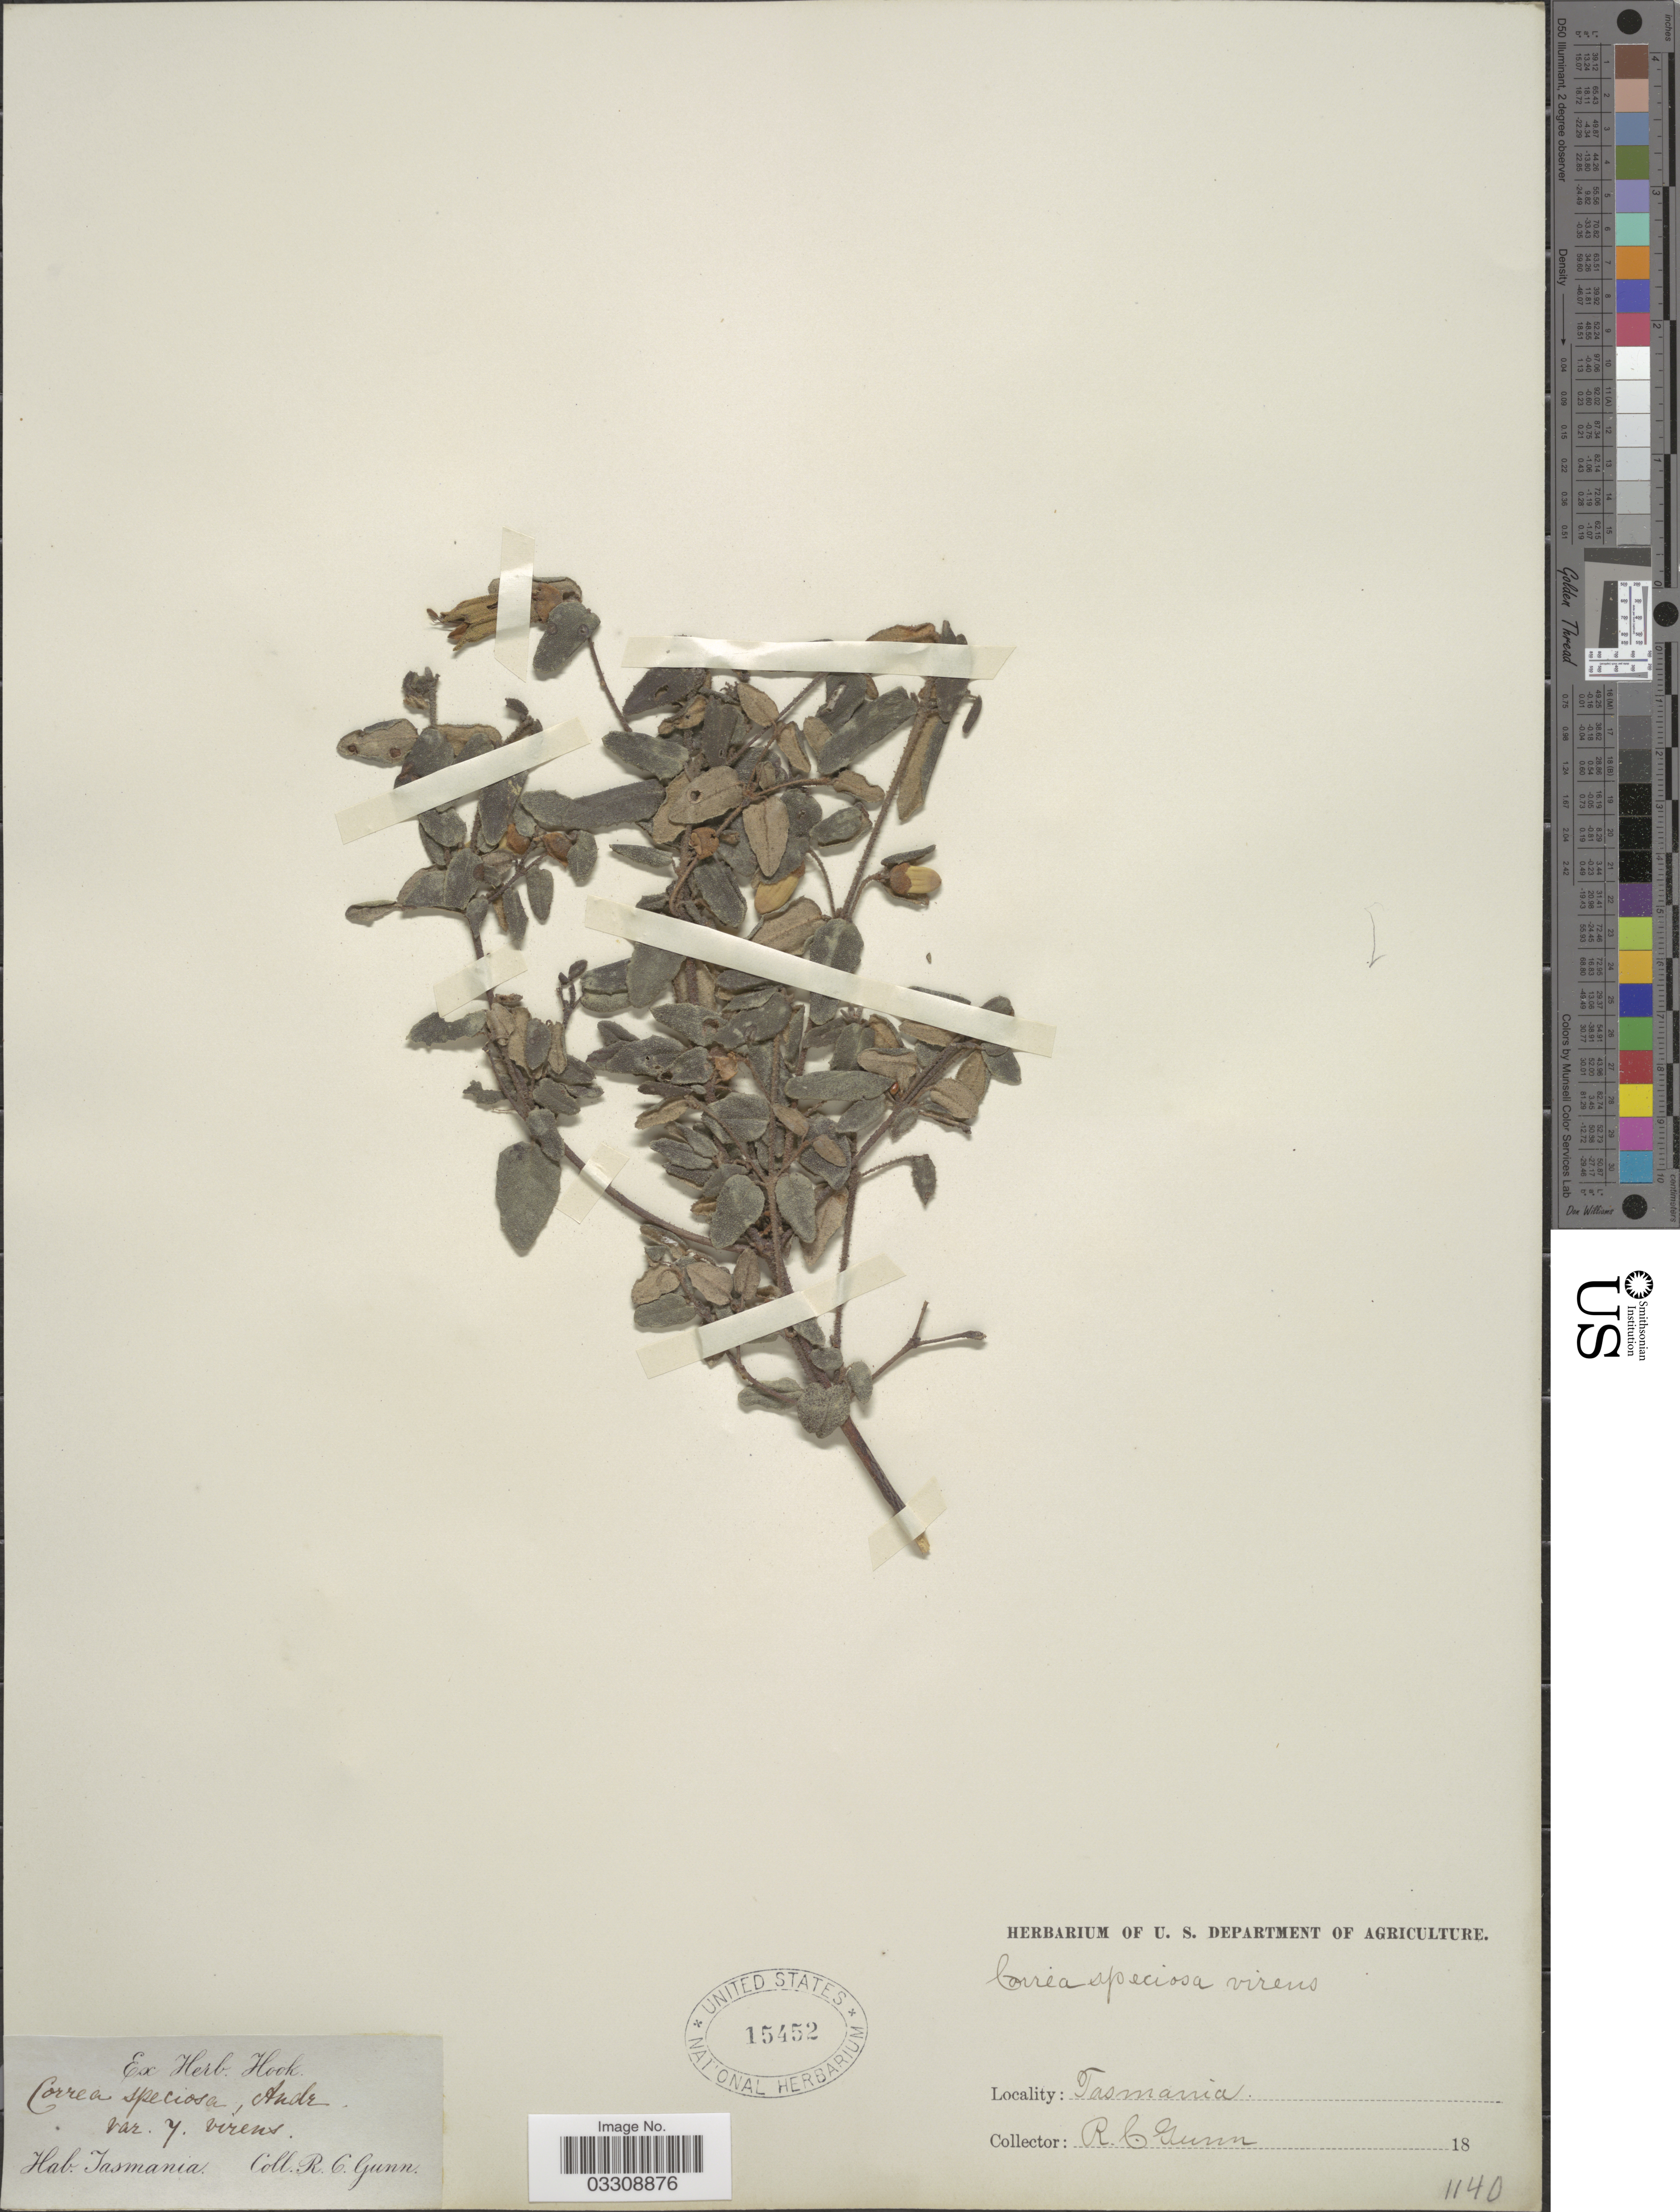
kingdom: Plantae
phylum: Tracheophyta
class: Magnoliopsida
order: Sapindales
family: Rutaceae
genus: Correa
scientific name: Correa speciosa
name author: Donn ex Andrews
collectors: R. Gunn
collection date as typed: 18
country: Australia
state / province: Tasmania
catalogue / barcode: US 15452